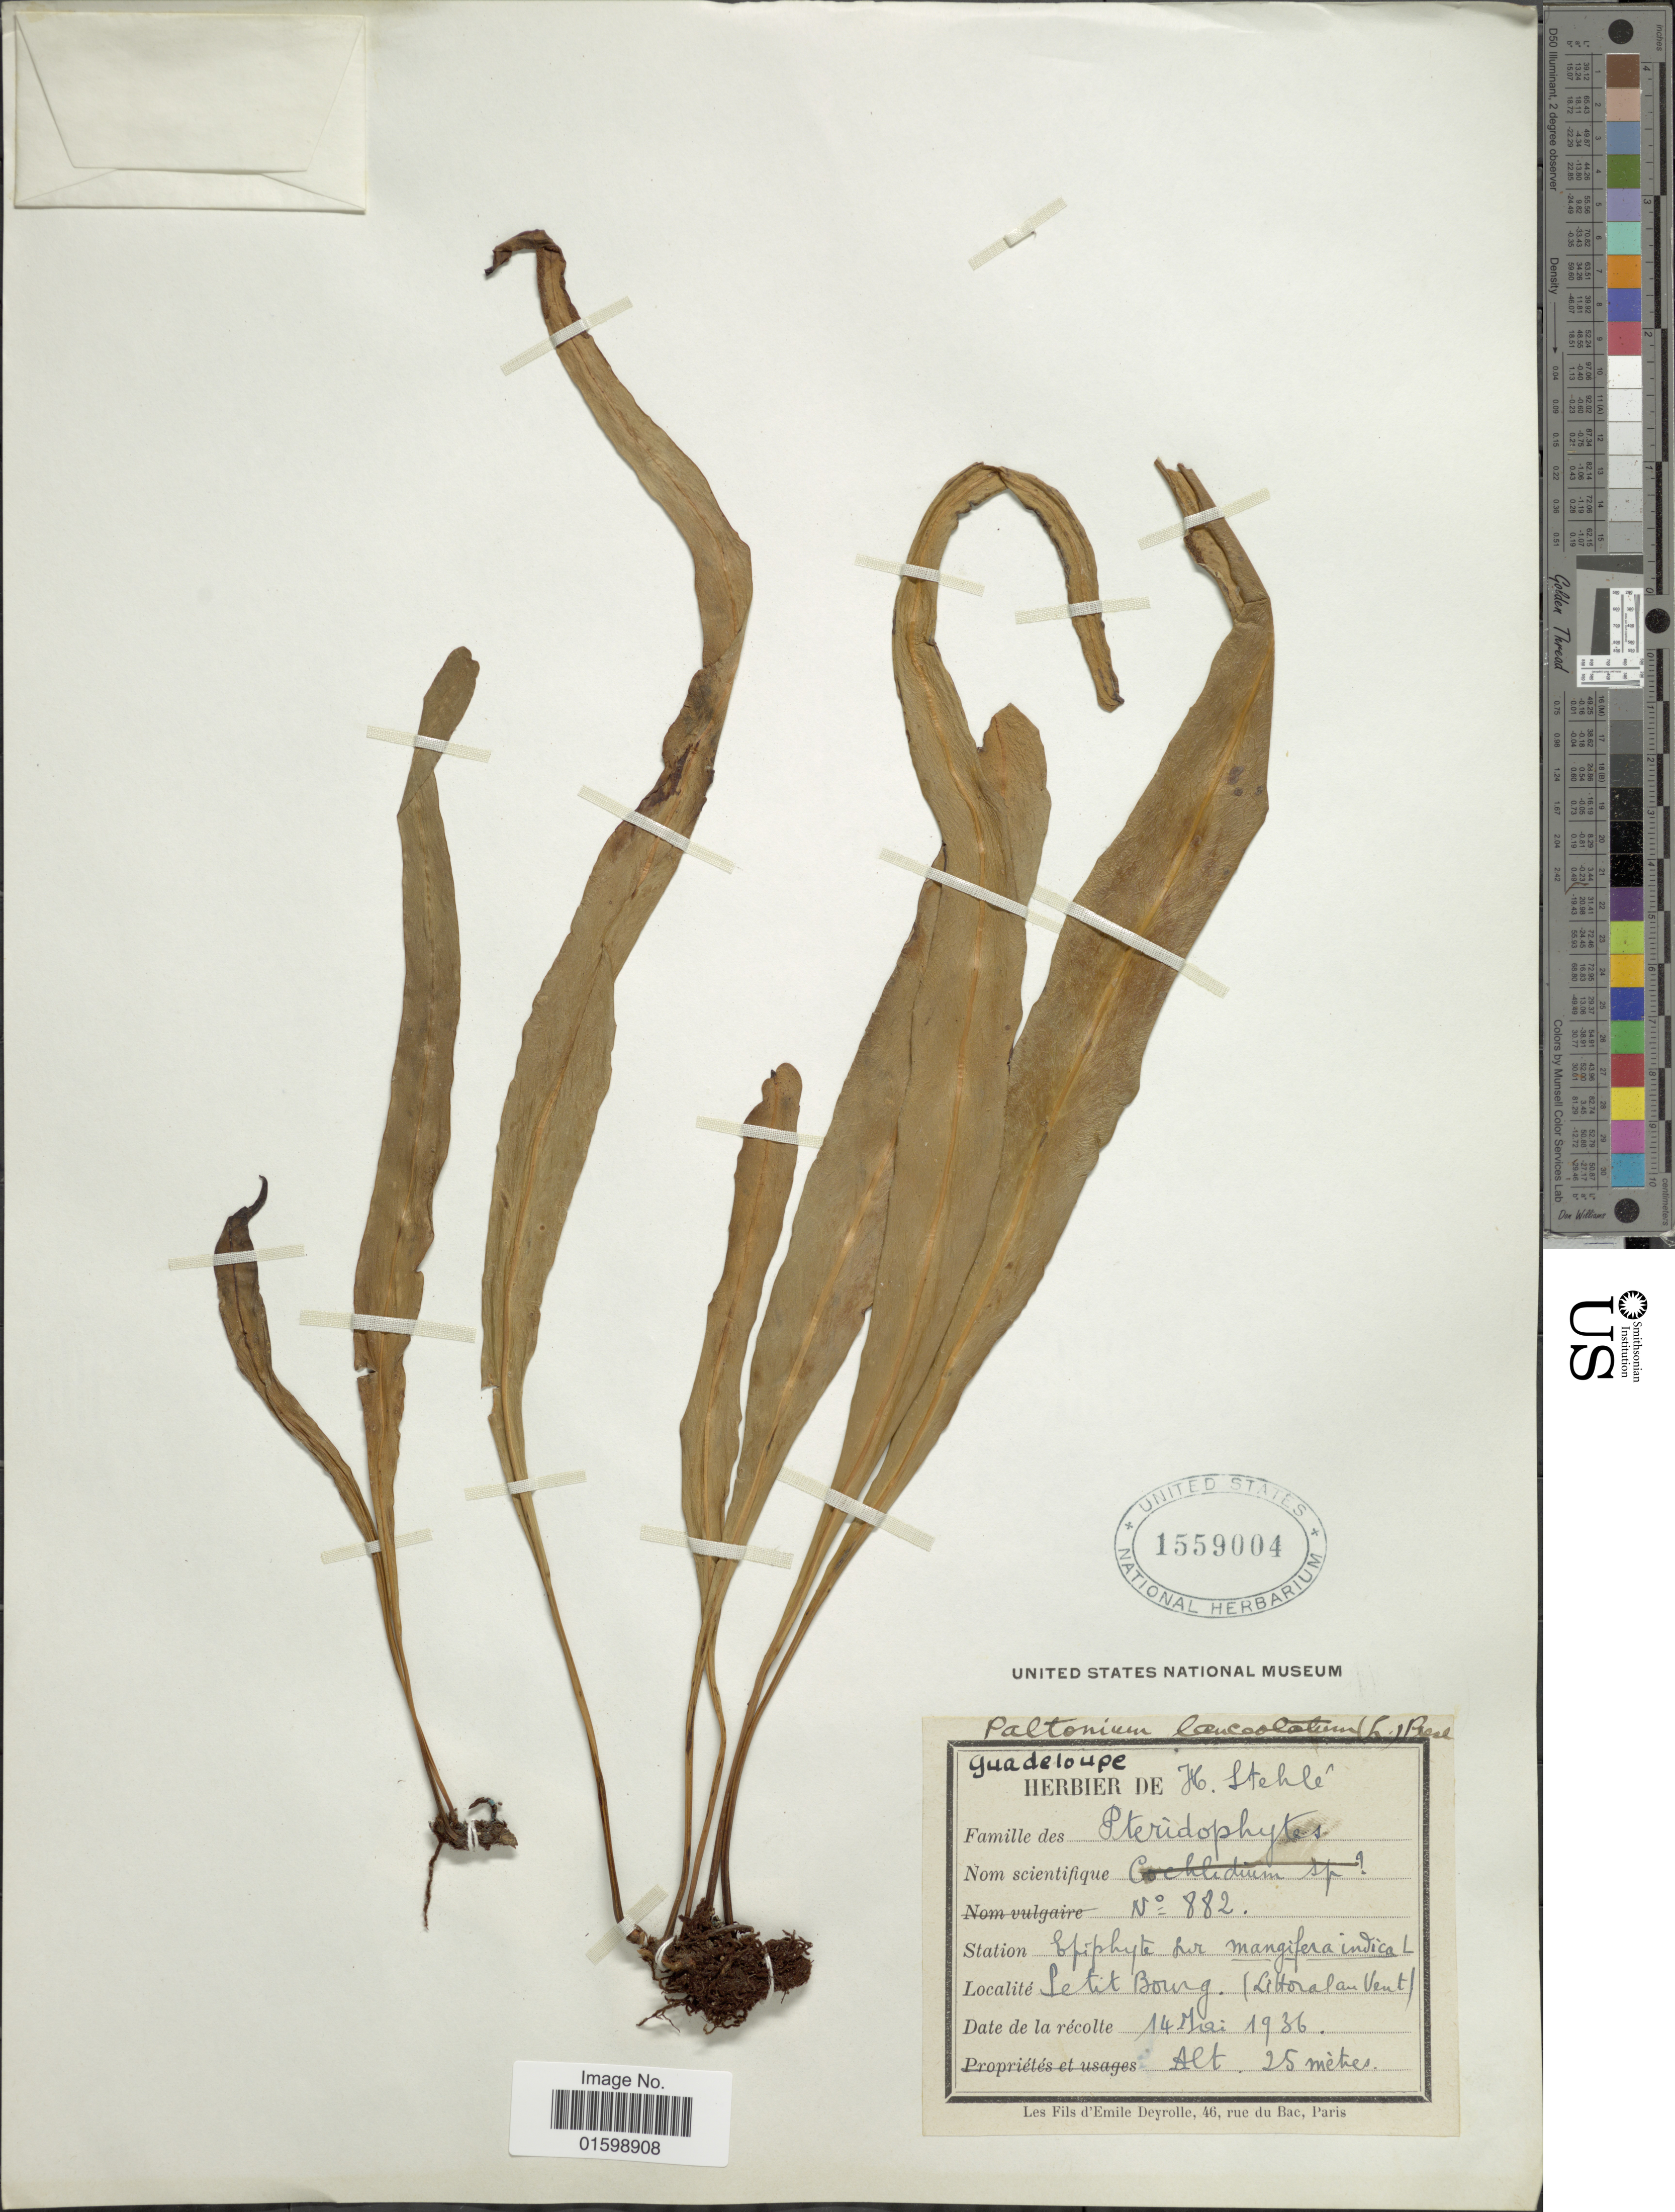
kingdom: Plantae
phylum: Tracheophyta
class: Polypodiopsida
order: Polypodiales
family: Polypodiaceae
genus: Pleopeltis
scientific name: Pleopeltis marginata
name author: A.R. Sm. & Tejero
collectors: ex herb. H. Stehlé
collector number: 882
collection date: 1936-06-14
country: Guadeloupe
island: Leeward Is.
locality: Petit Bourg (Littoral Au Vent).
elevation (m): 25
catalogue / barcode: US 1559004